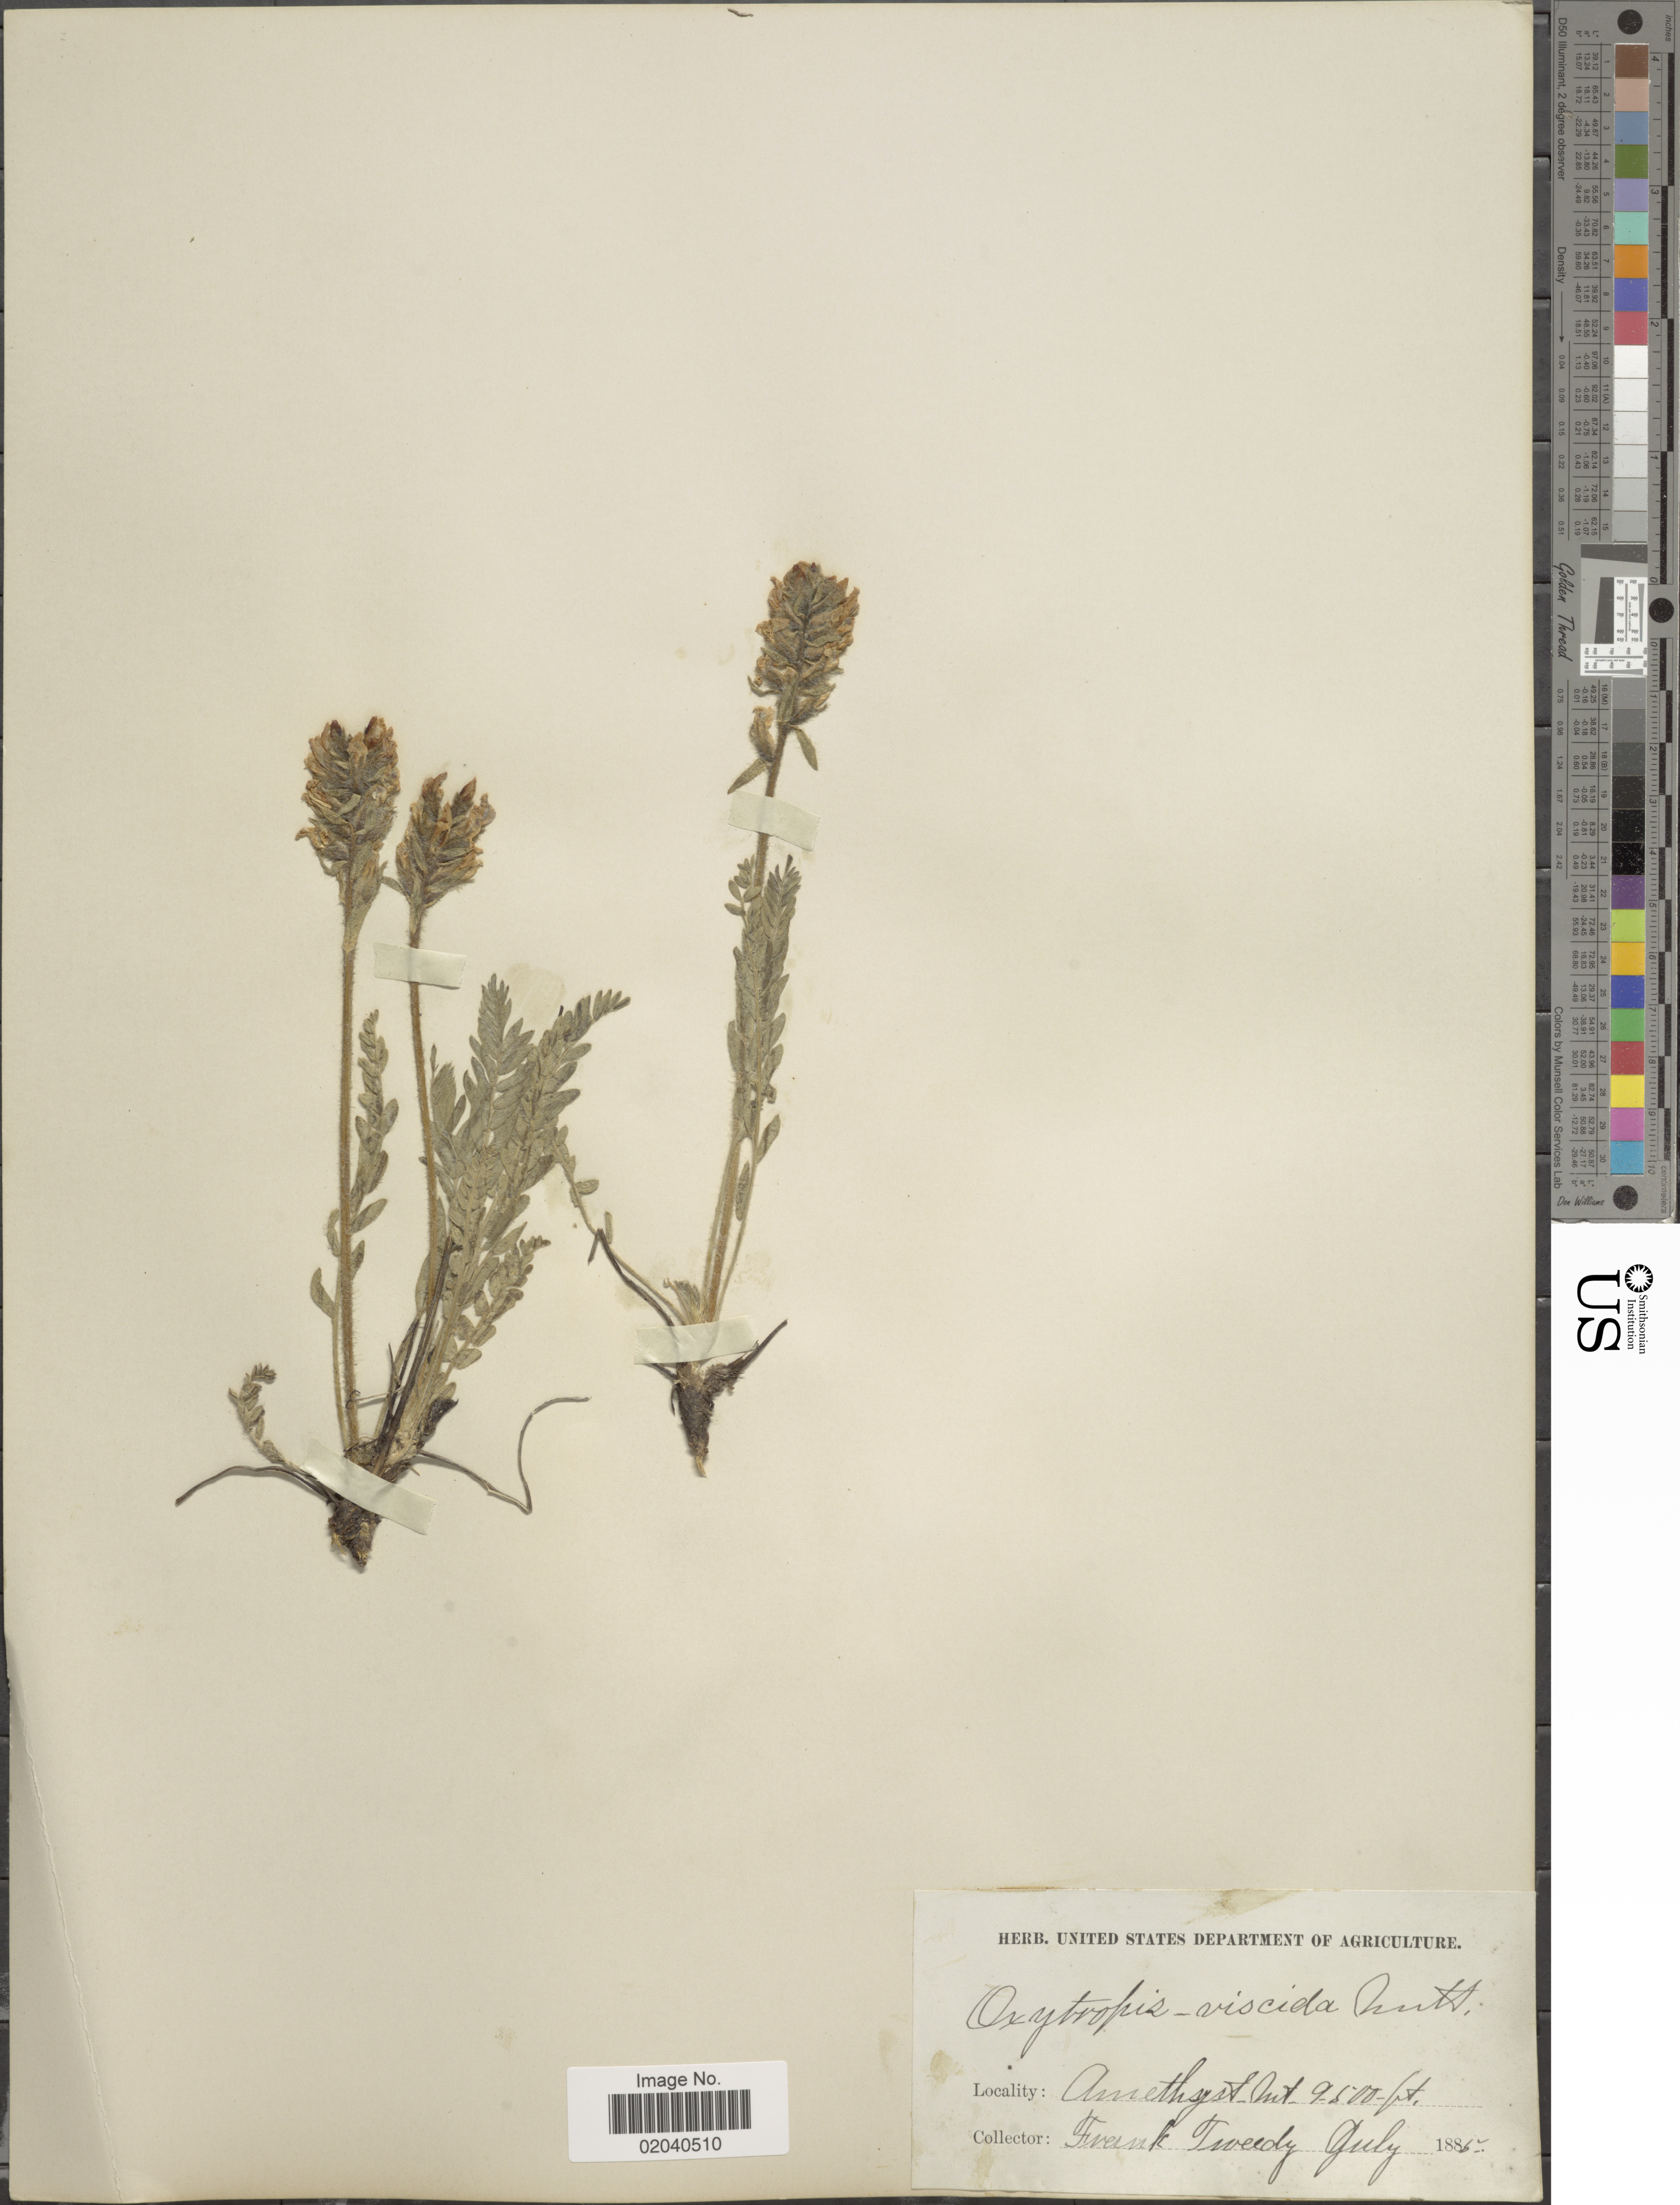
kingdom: Plantae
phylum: Tracheophyta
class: Magnoliopsida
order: Fabales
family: Fabaceae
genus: Oxytropis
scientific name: Oxytropis viscida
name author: Nutt.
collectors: F. Tweedy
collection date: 1885-07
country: United States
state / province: Wyoming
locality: Amethyst Mt.